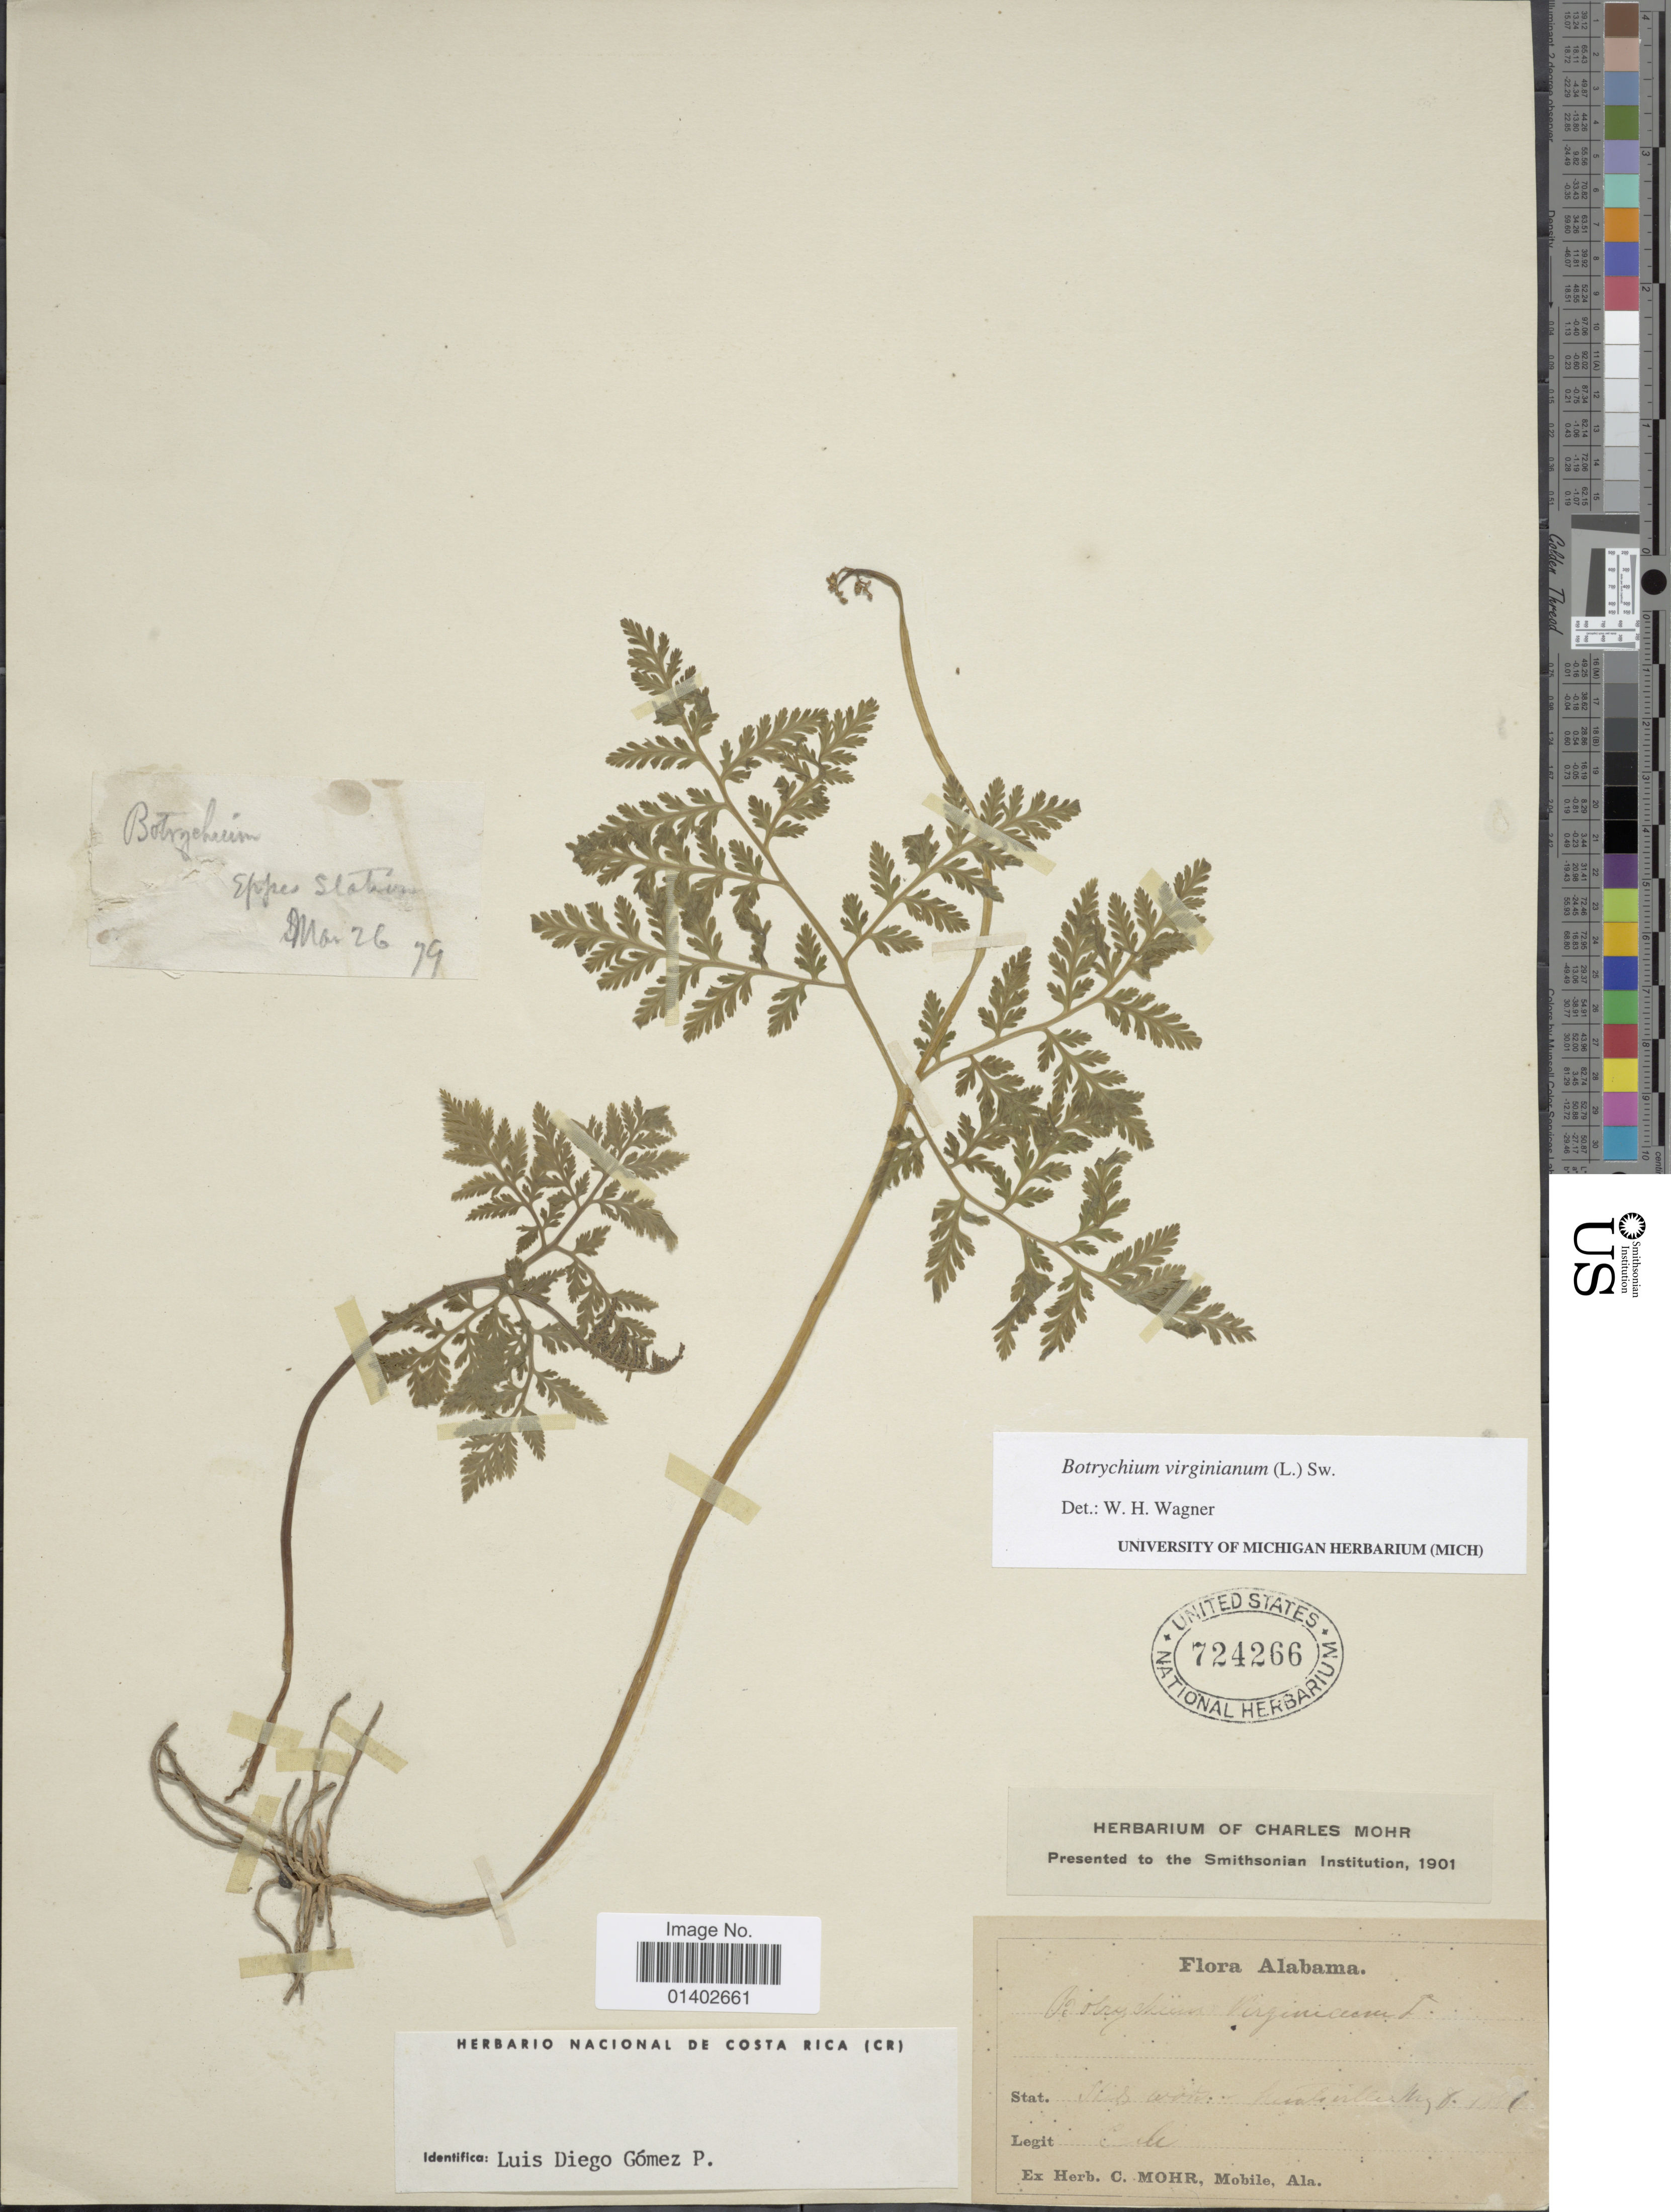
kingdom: Plantae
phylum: Tracheophyta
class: Polypodiopsida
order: Ophioglossales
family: Ophioglossaceae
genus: Botrychium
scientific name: Botrychium virginianum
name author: (L.) Sw.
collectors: C. T. Mohr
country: United States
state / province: Alabama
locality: Eppes Station.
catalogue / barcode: US 724266